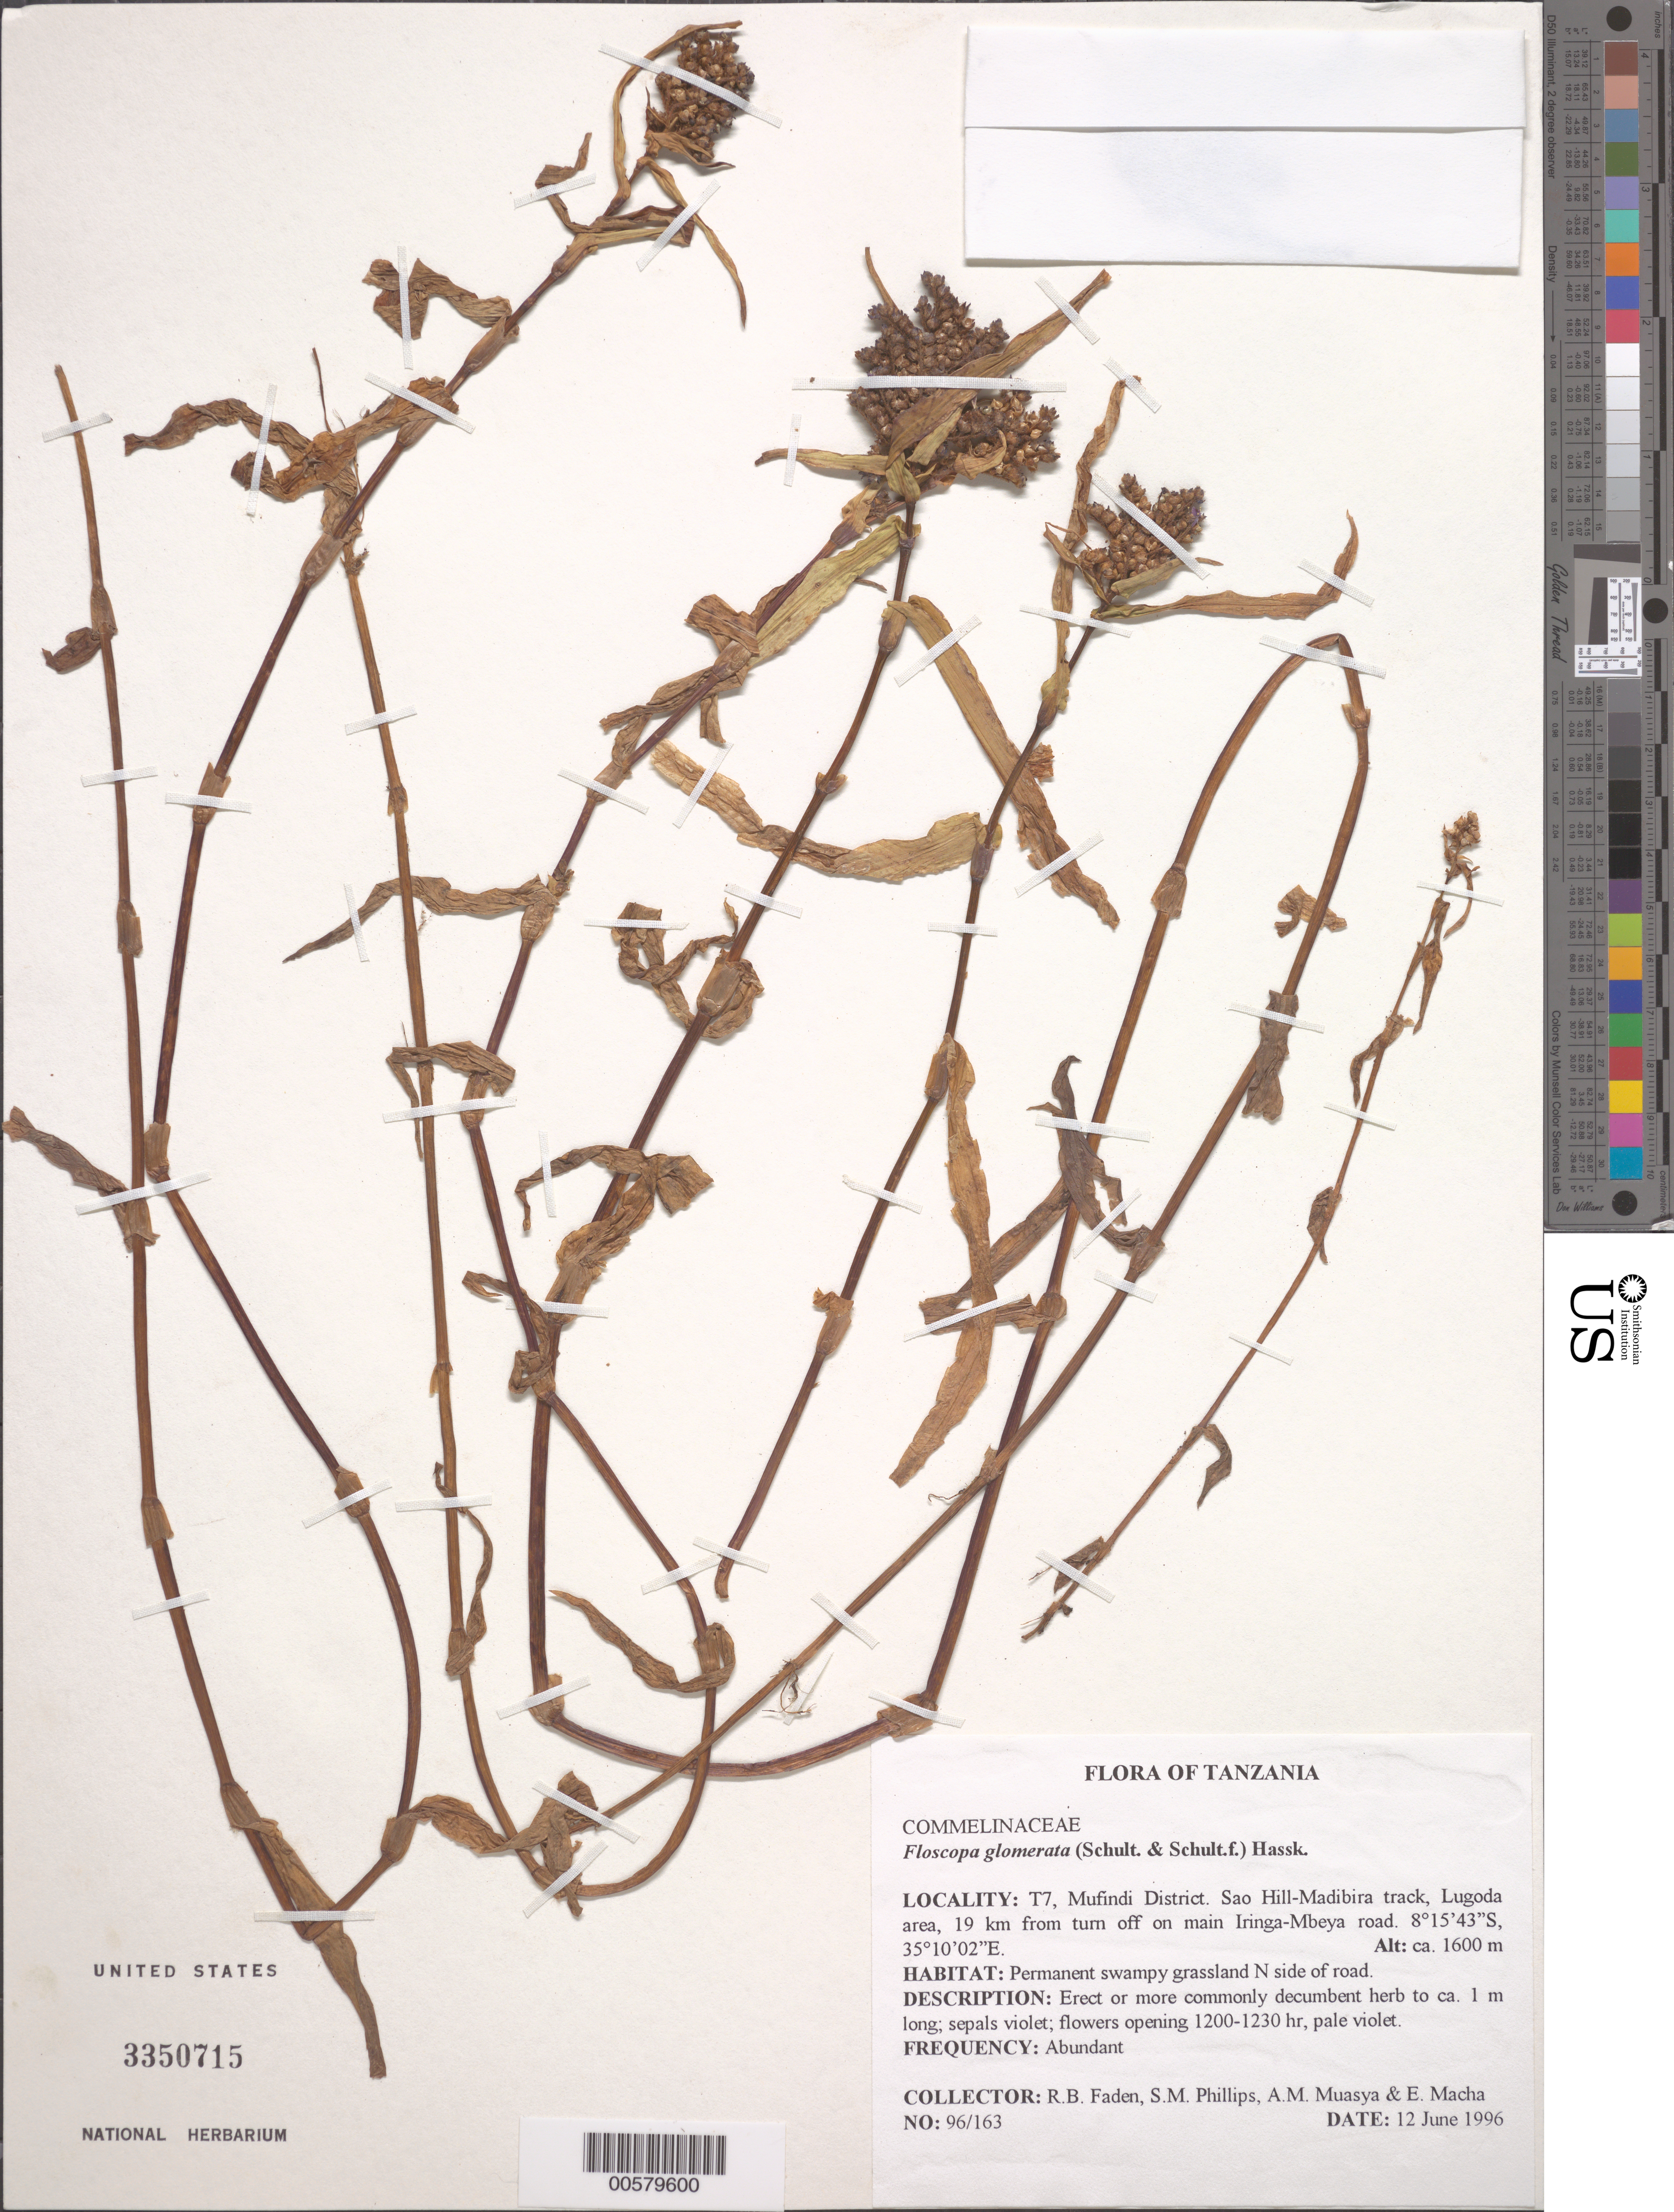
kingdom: Plantae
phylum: Tracheophyta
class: Liliopsida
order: Commelinales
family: Commelinaceae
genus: Floscopa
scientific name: Floscopa glomerata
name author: (Willd. ex Schult. & Schult. f.) Hassk.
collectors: R. B. Faden, S. M. Phillips, A. Muasya & E. Macha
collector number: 96/163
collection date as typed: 12 Jun 1996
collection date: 1996-06-12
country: Tanzania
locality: Mufindi dist., sao hill-madibira track, logoda area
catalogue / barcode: US 3350715